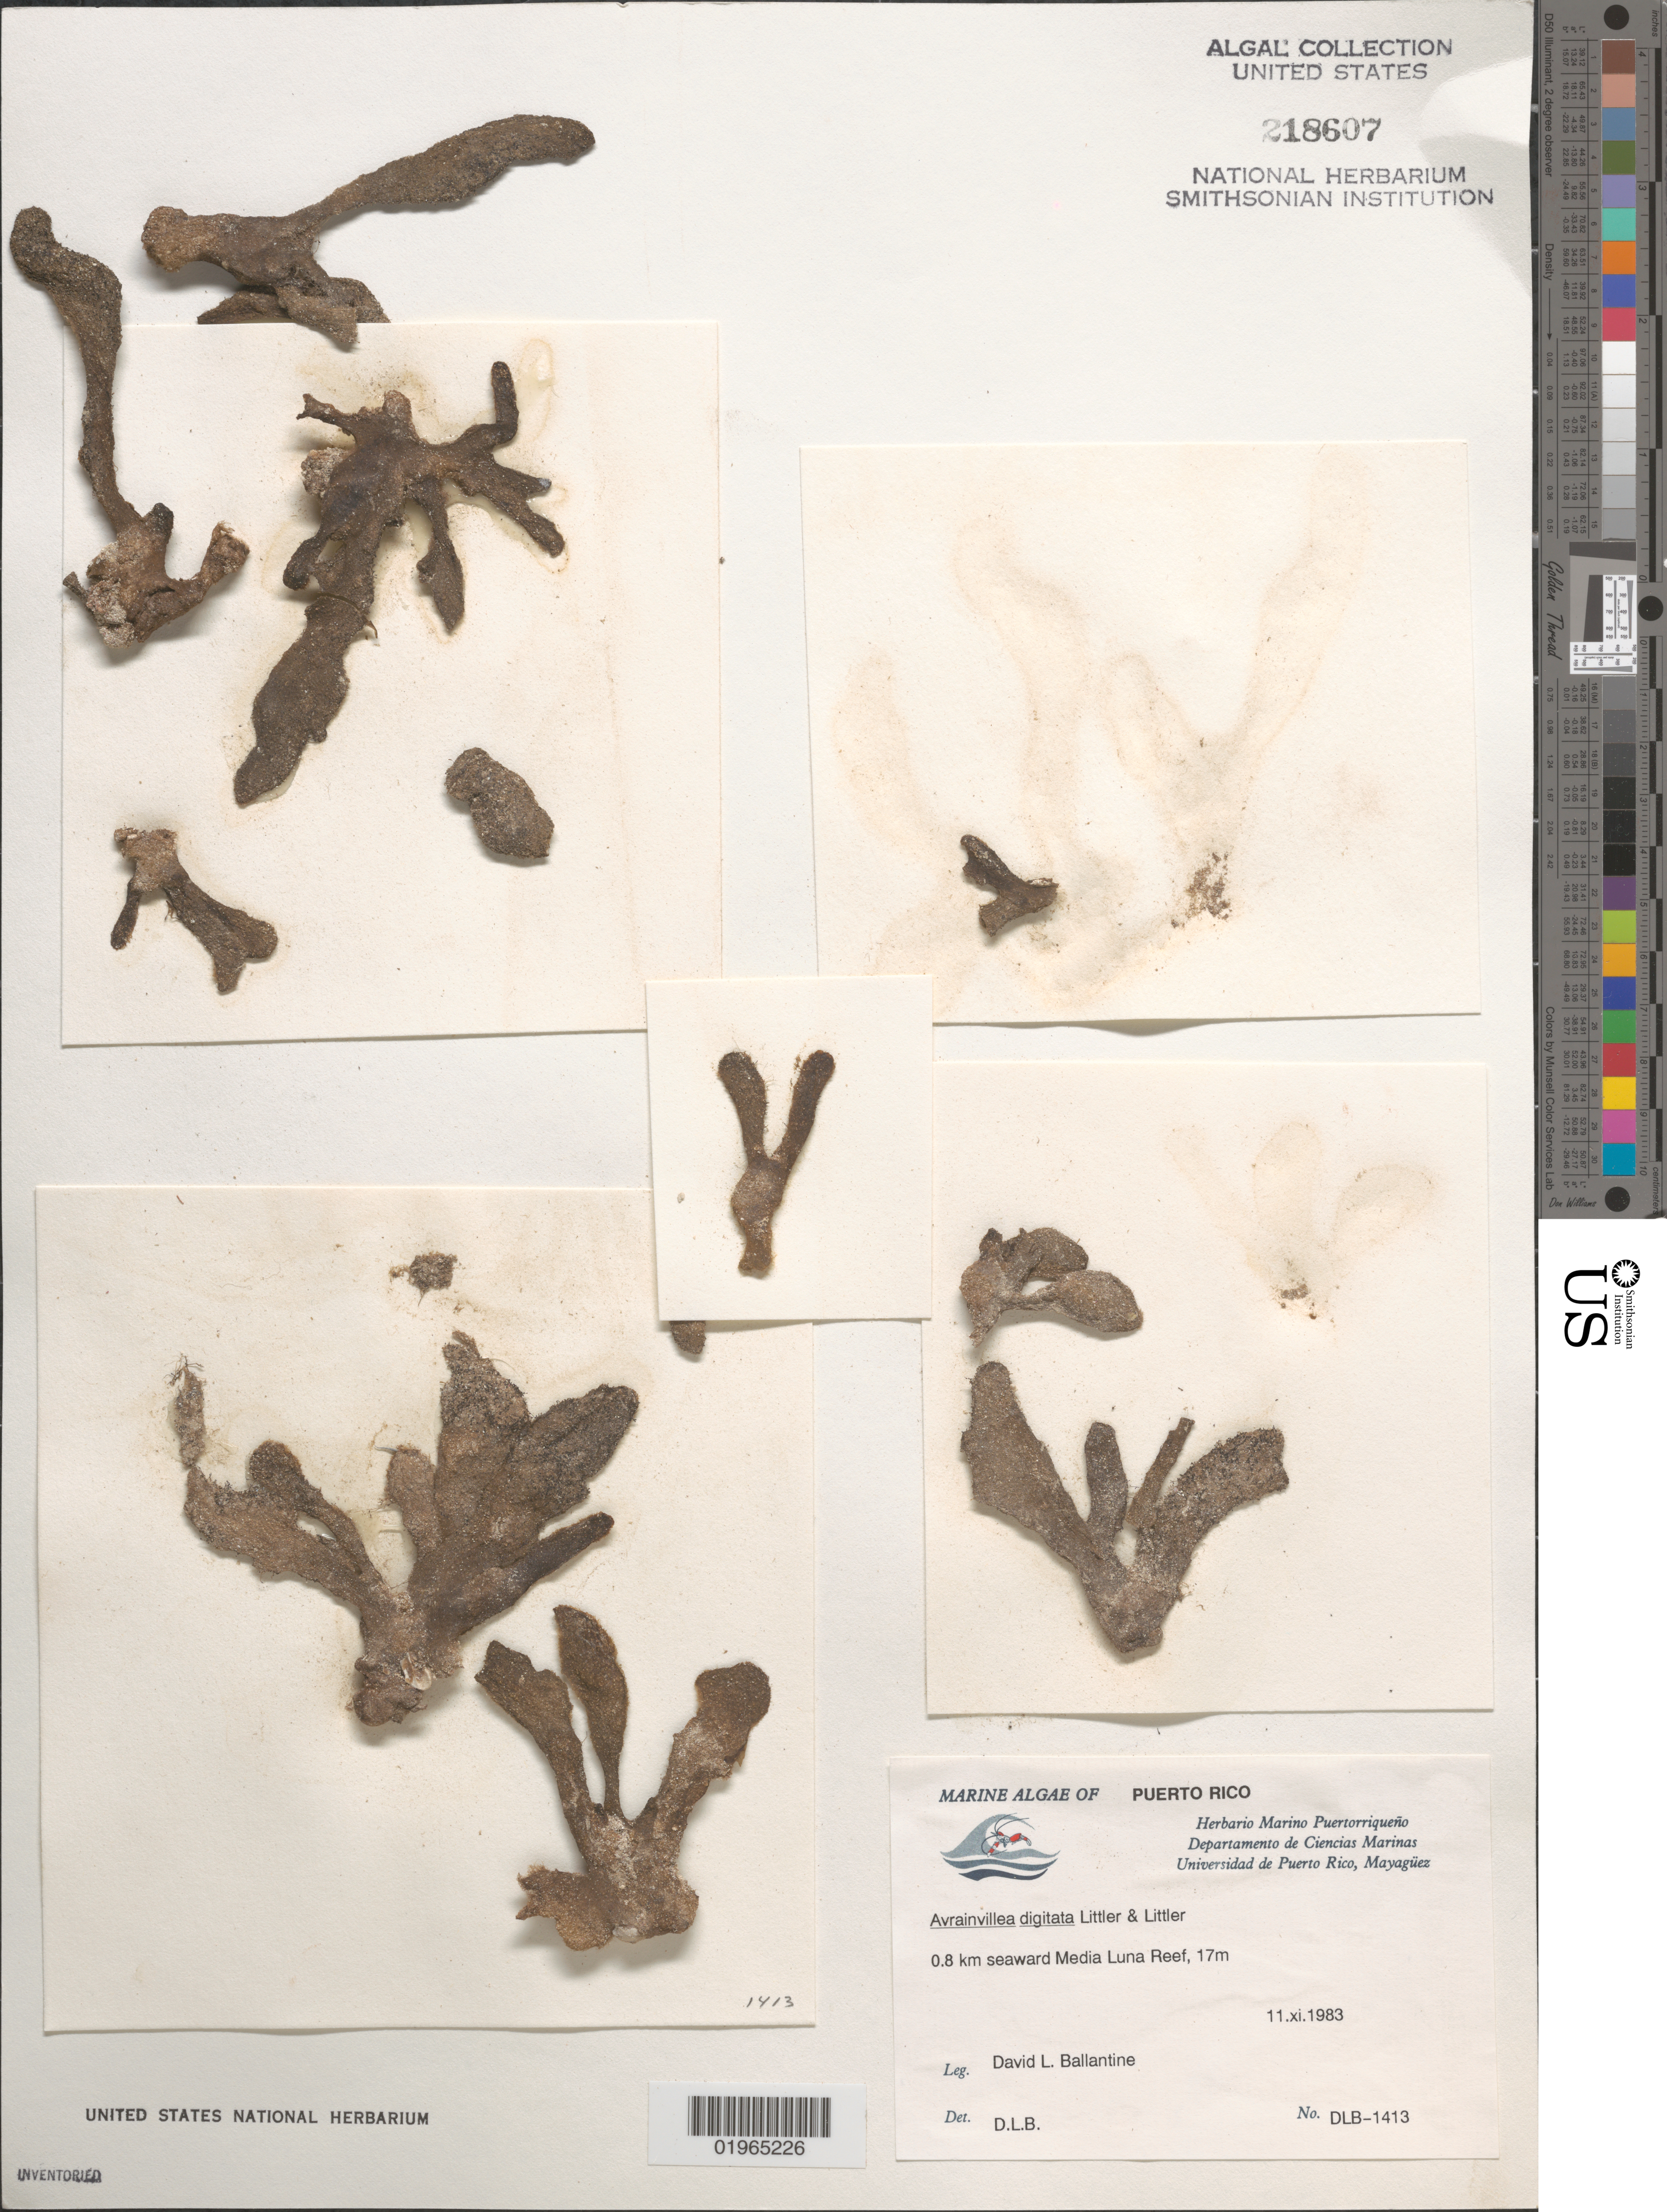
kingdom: Plantae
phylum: Chlorophyta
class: Ulvophyceae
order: Bryopsidales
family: Dichotomosiphonaceae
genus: Avrainvillea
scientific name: Avrainvillea digitata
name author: D.S. Littler & Littler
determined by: Ballantine, D. L.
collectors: D.L. Ballantine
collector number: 1413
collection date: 1983-11-11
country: Puerto Rico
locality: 0.8 km seaward Media Luna Reef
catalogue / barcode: US 218607